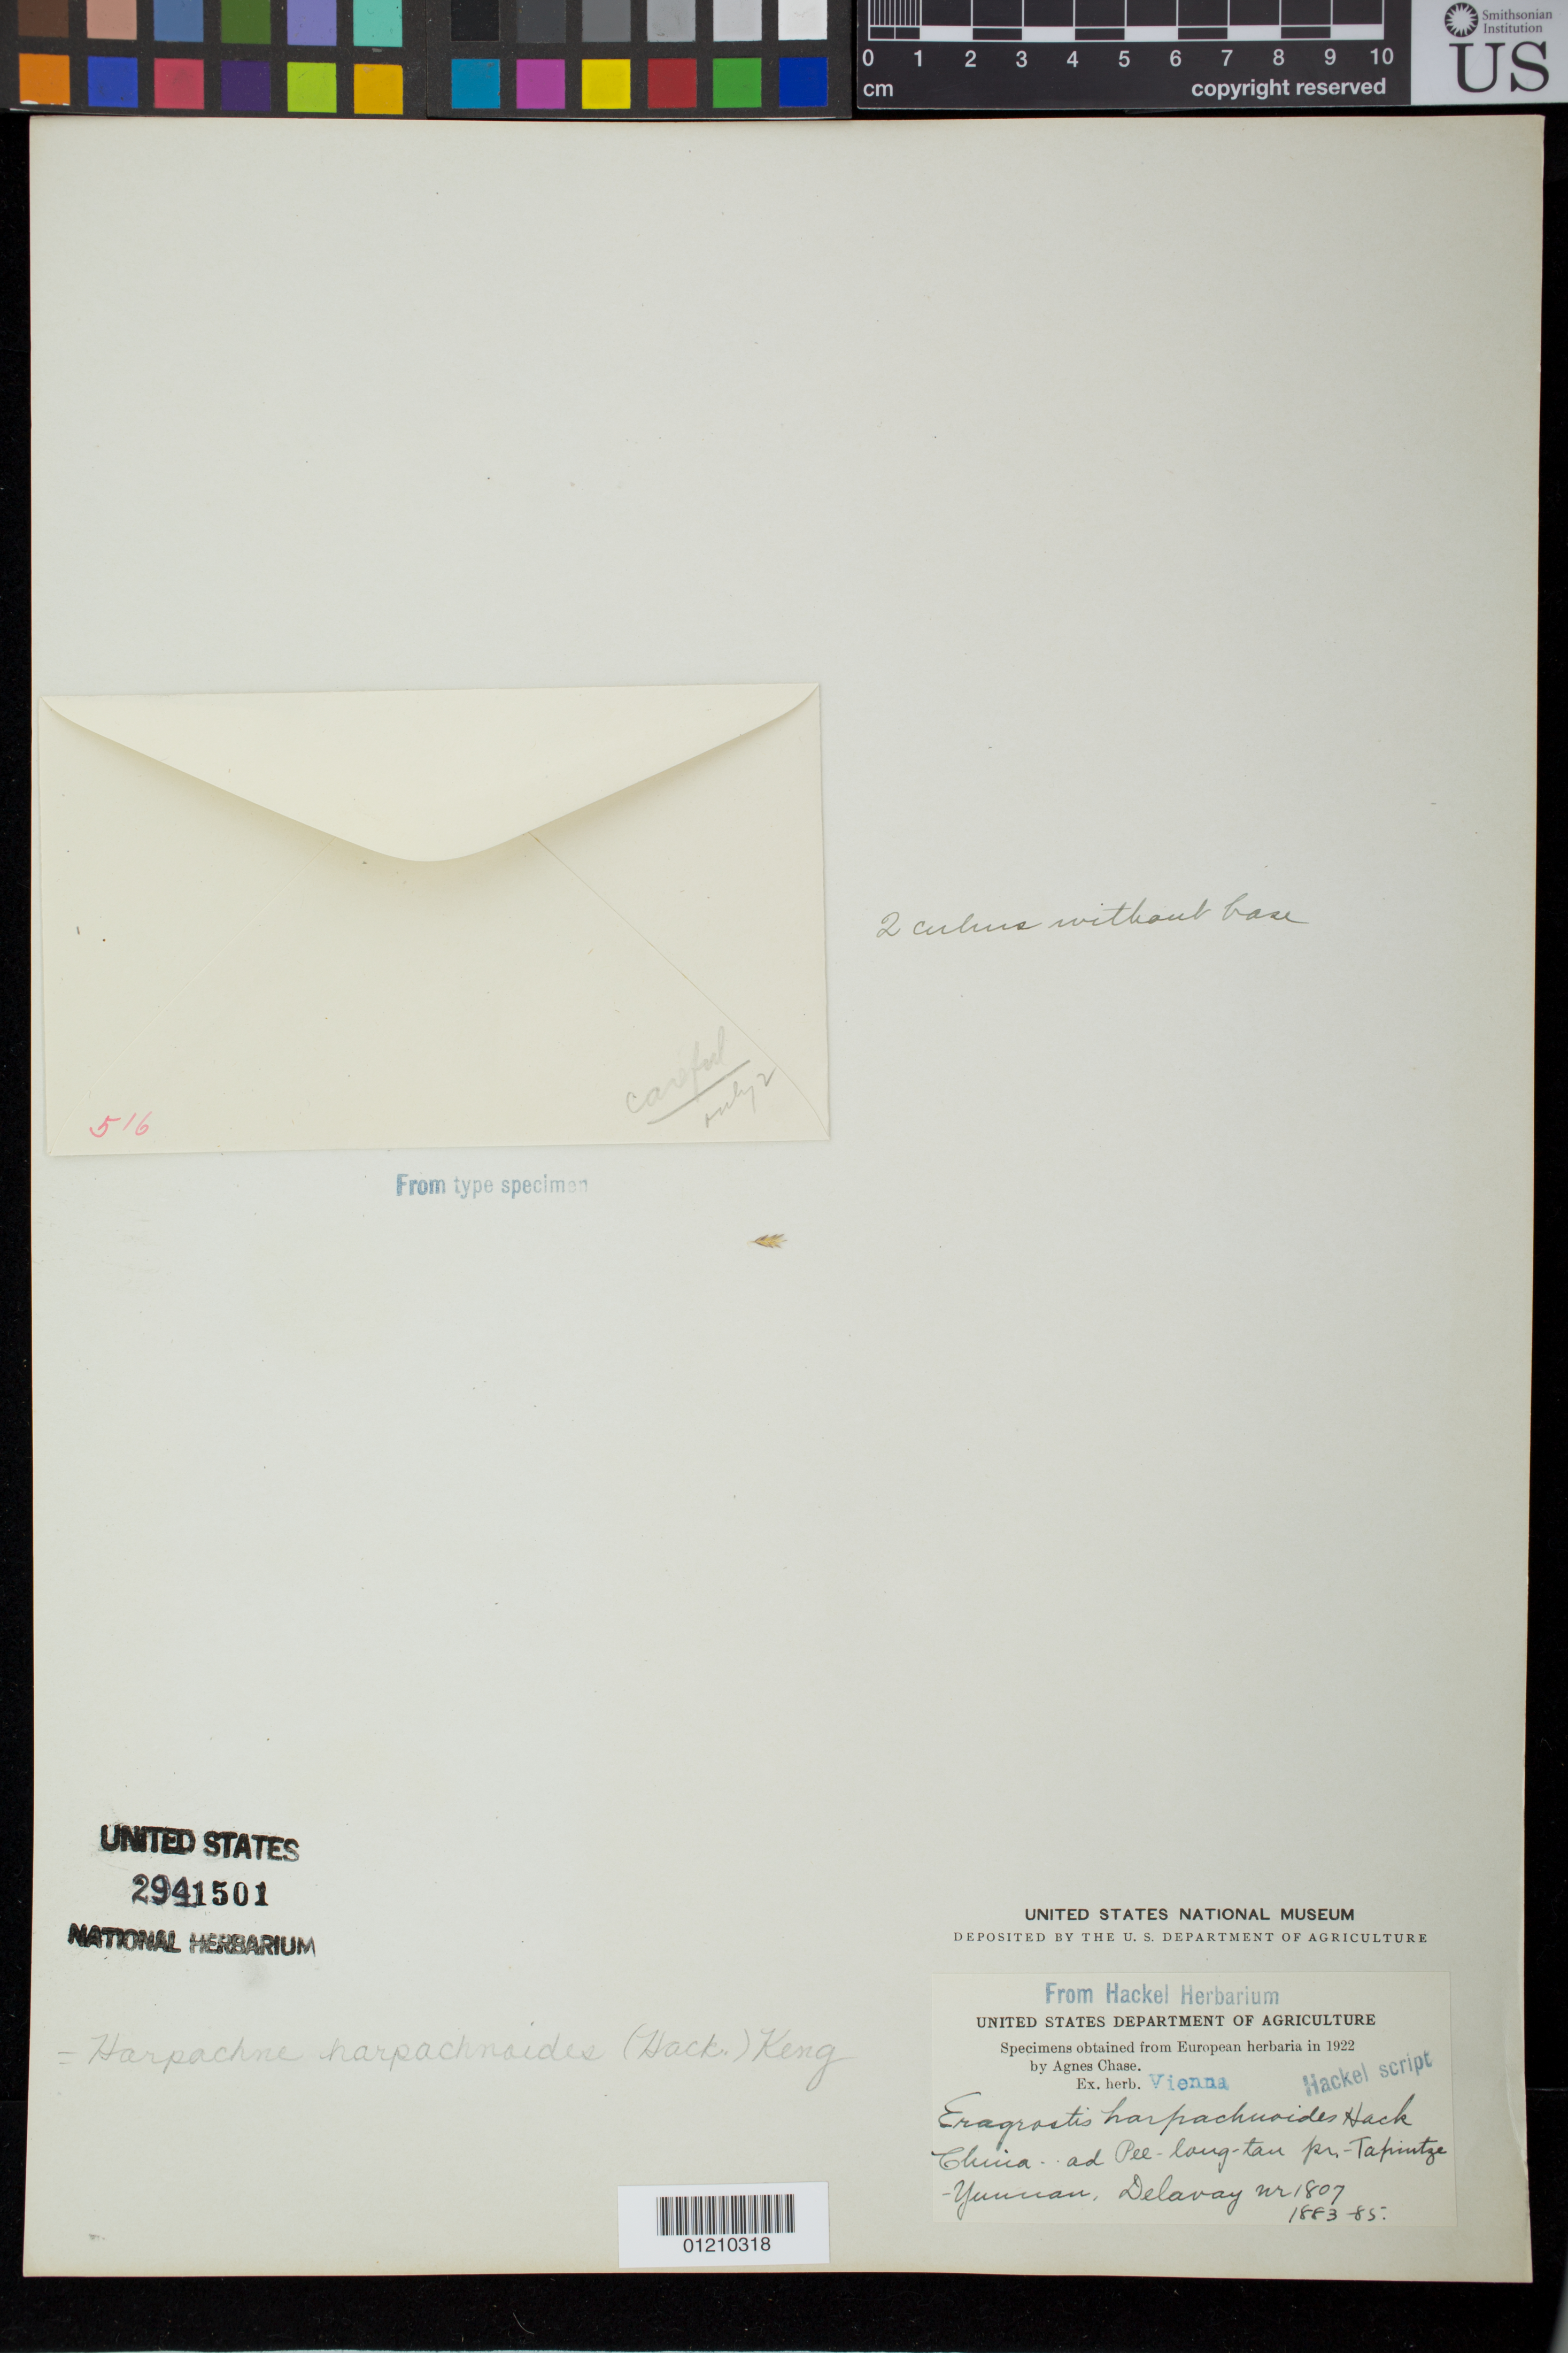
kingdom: Plantae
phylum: Tracheophyta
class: Liliopsida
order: Poales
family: Poaceae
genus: Eragrostis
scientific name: Eragrostis harpachnoides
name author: Hack.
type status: Isotype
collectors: P. Delavay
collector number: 1807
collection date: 1883/1885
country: China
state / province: Yunnan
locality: Ad Pee-long-tau prope Tapintze.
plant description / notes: Fragmentary material of type specimen ex herb. Vienna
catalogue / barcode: US 2941501